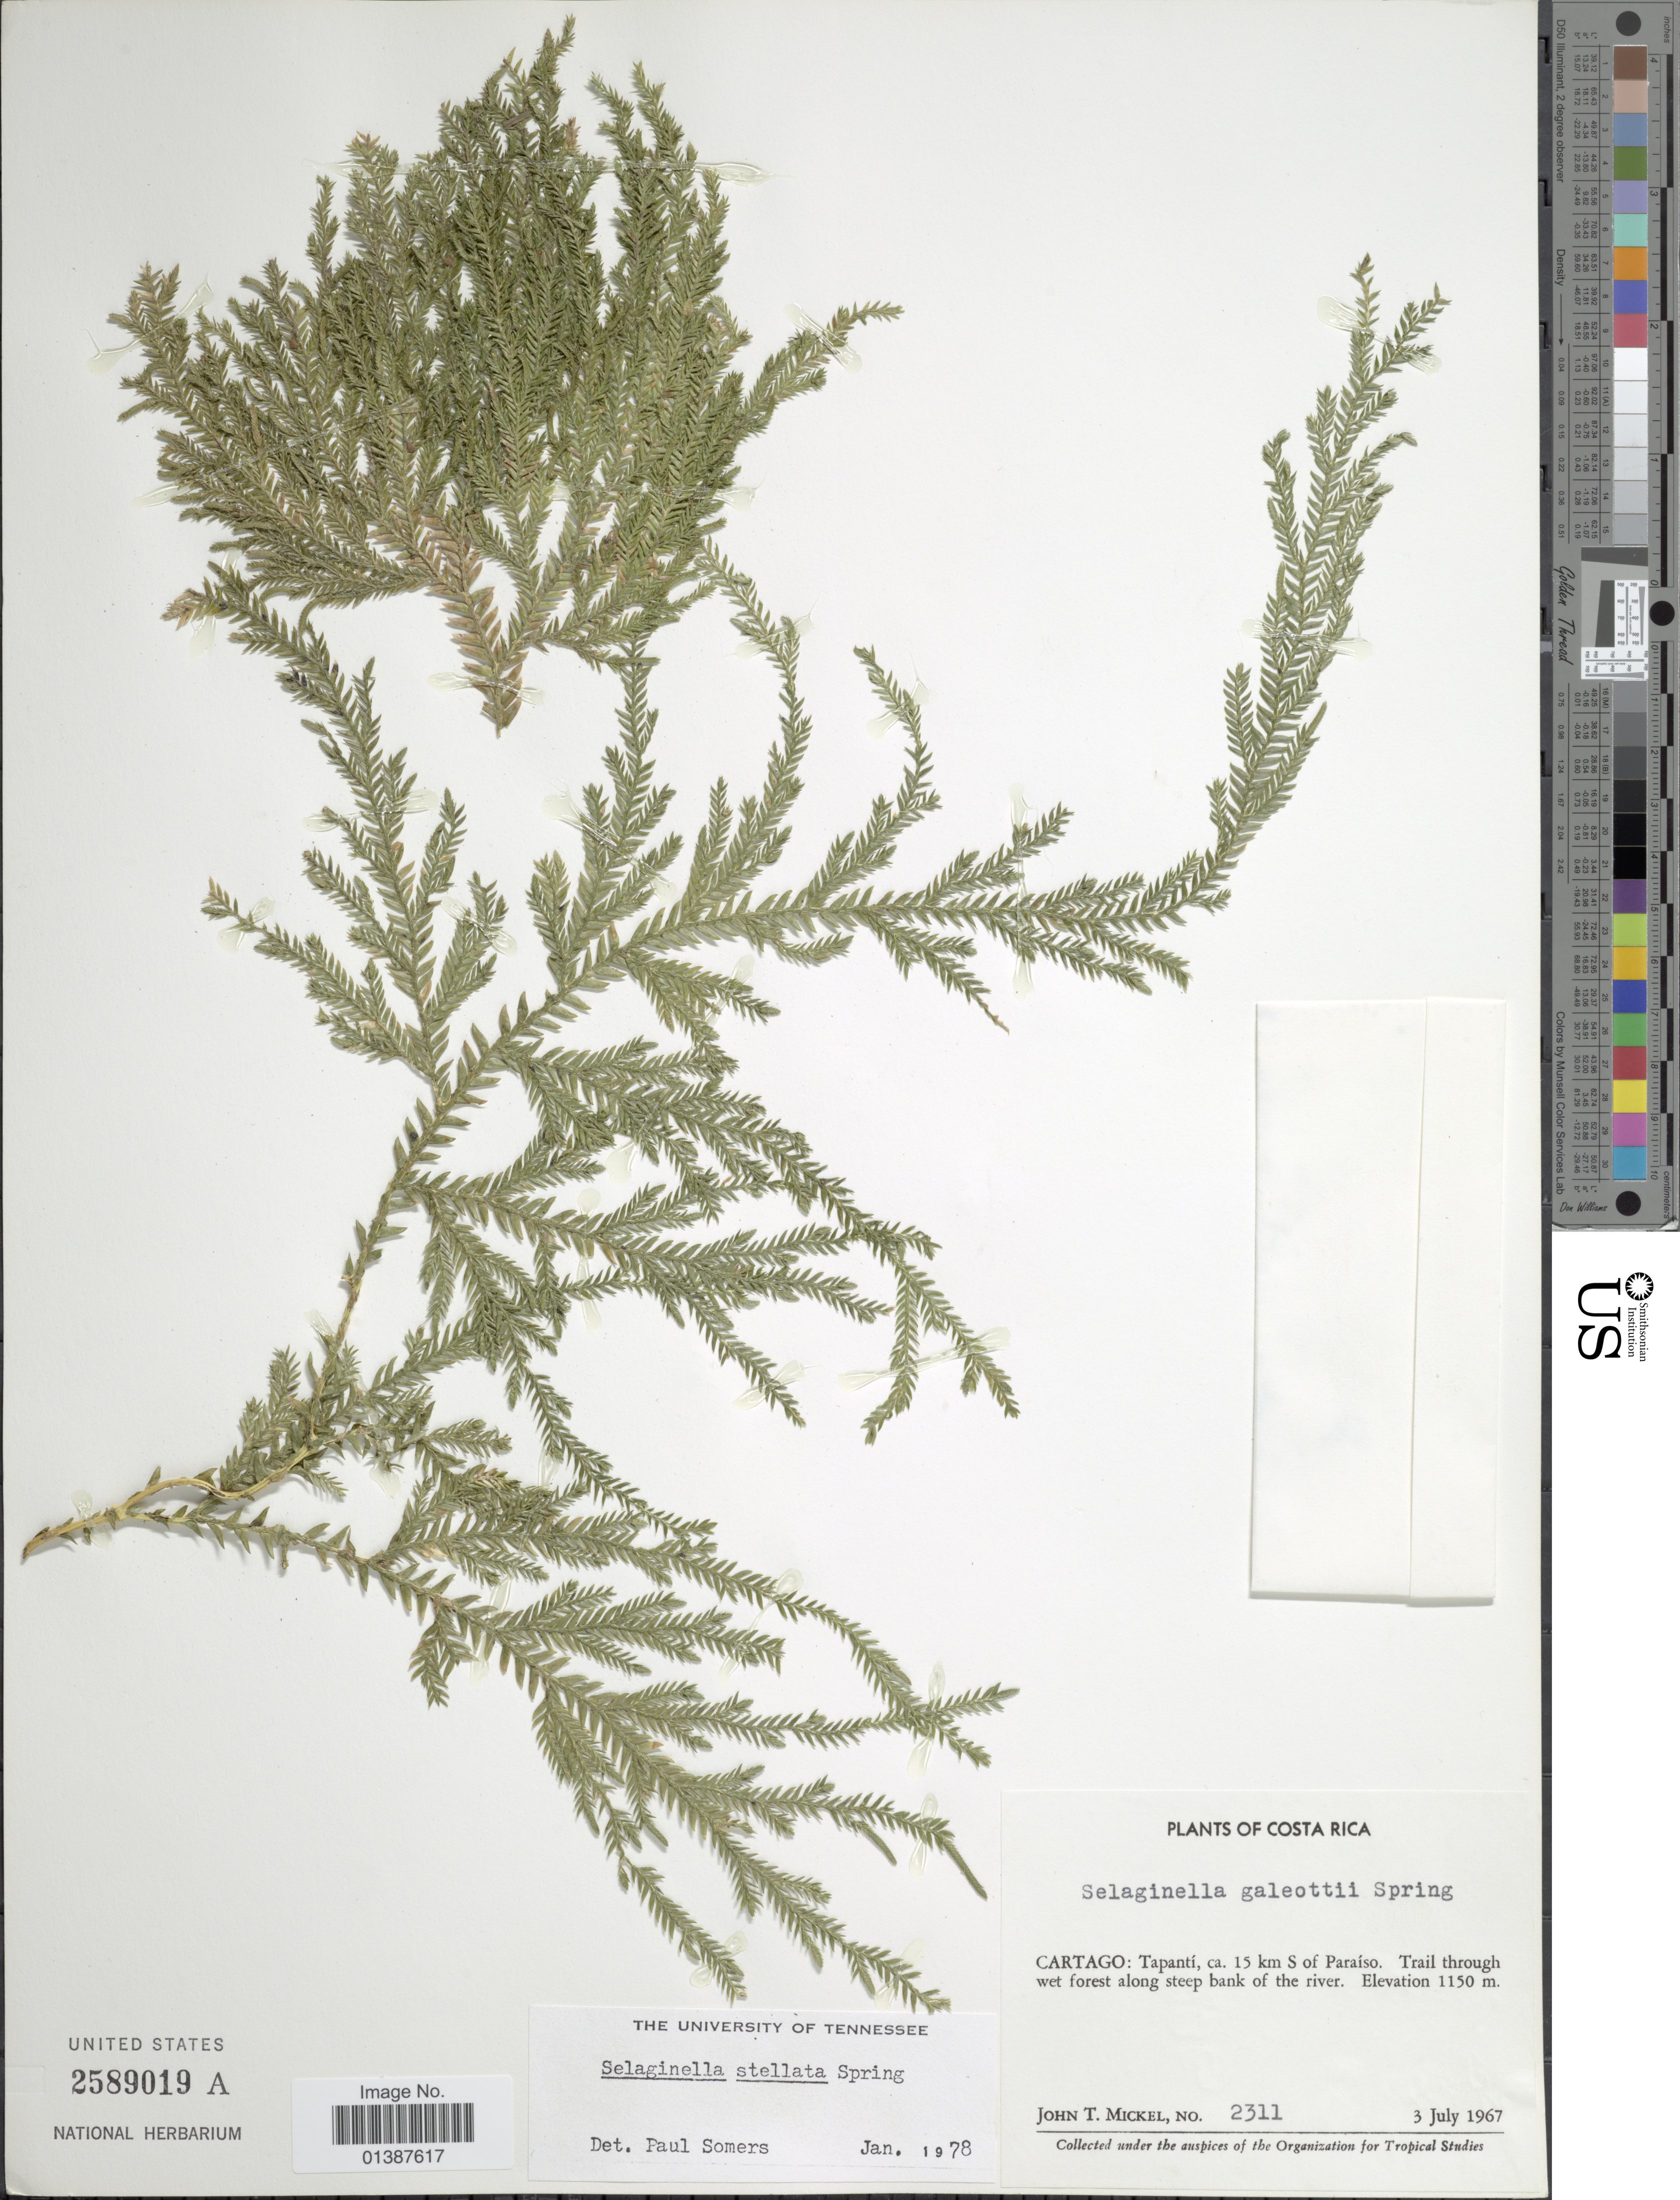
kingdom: Plantae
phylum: Tracheophyta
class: Lycopodiopsida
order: Selaginellales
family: Selaginellaceae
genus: Selaginella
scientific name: Selaginella galeottii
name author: Spring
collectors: J. T. Mickel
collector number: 2311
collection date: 1967-07-03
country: Costa Rica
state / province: Cartago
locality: Tapantí, ca 15 km S of Paraíso. Trail through wet forest along steep bank of the river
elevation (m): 1150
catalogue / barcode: US 2589019A